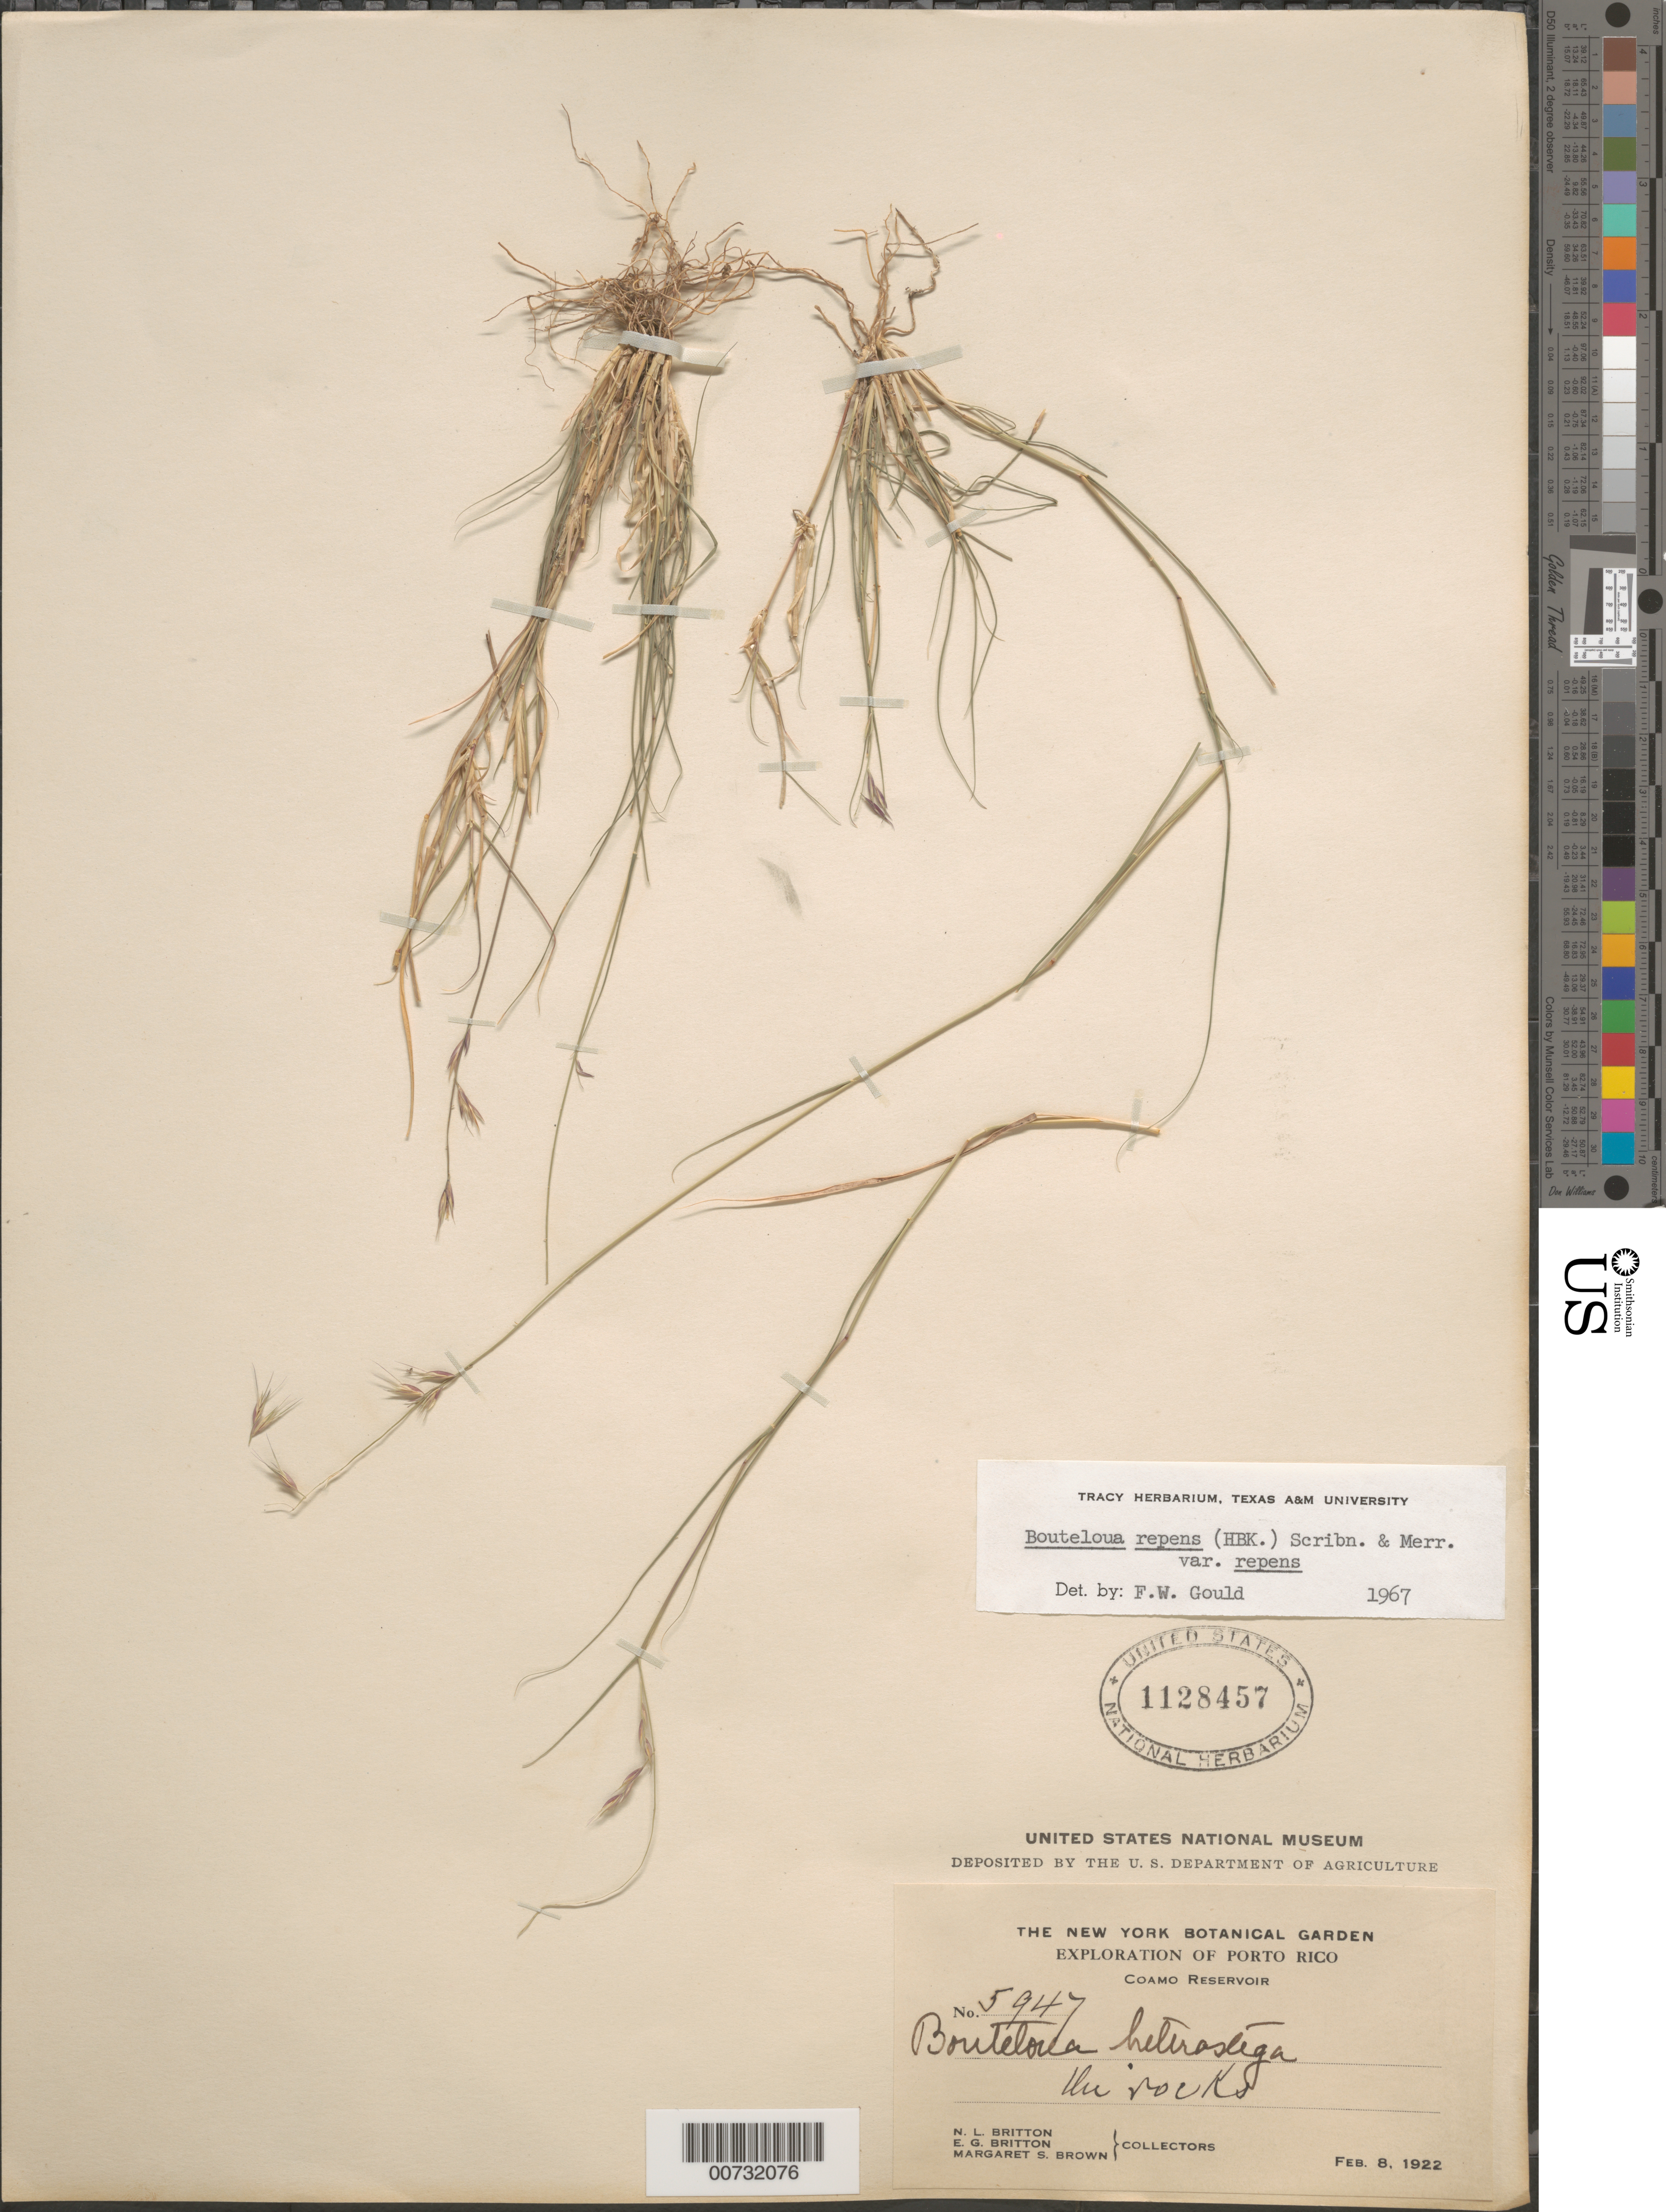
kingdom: Plantae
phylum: Tracheophyta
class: Liliopsida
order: Poales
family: Poaceae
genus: Bouteloua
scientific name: Bouteloua repens (H.B.K.) Scribn. & Merr. var. repens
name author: (Kunth) Scribn. & Merr.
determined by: Gould, F. W.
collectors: N. Britton, E. G. Britton & M. S. Brown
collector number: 5947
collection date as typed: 08 Feb 1922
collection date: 1922-02-08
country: Puerto Rico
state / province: Coamo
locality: Coamo Reservoir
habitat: On rocks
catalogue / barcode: US 1128457